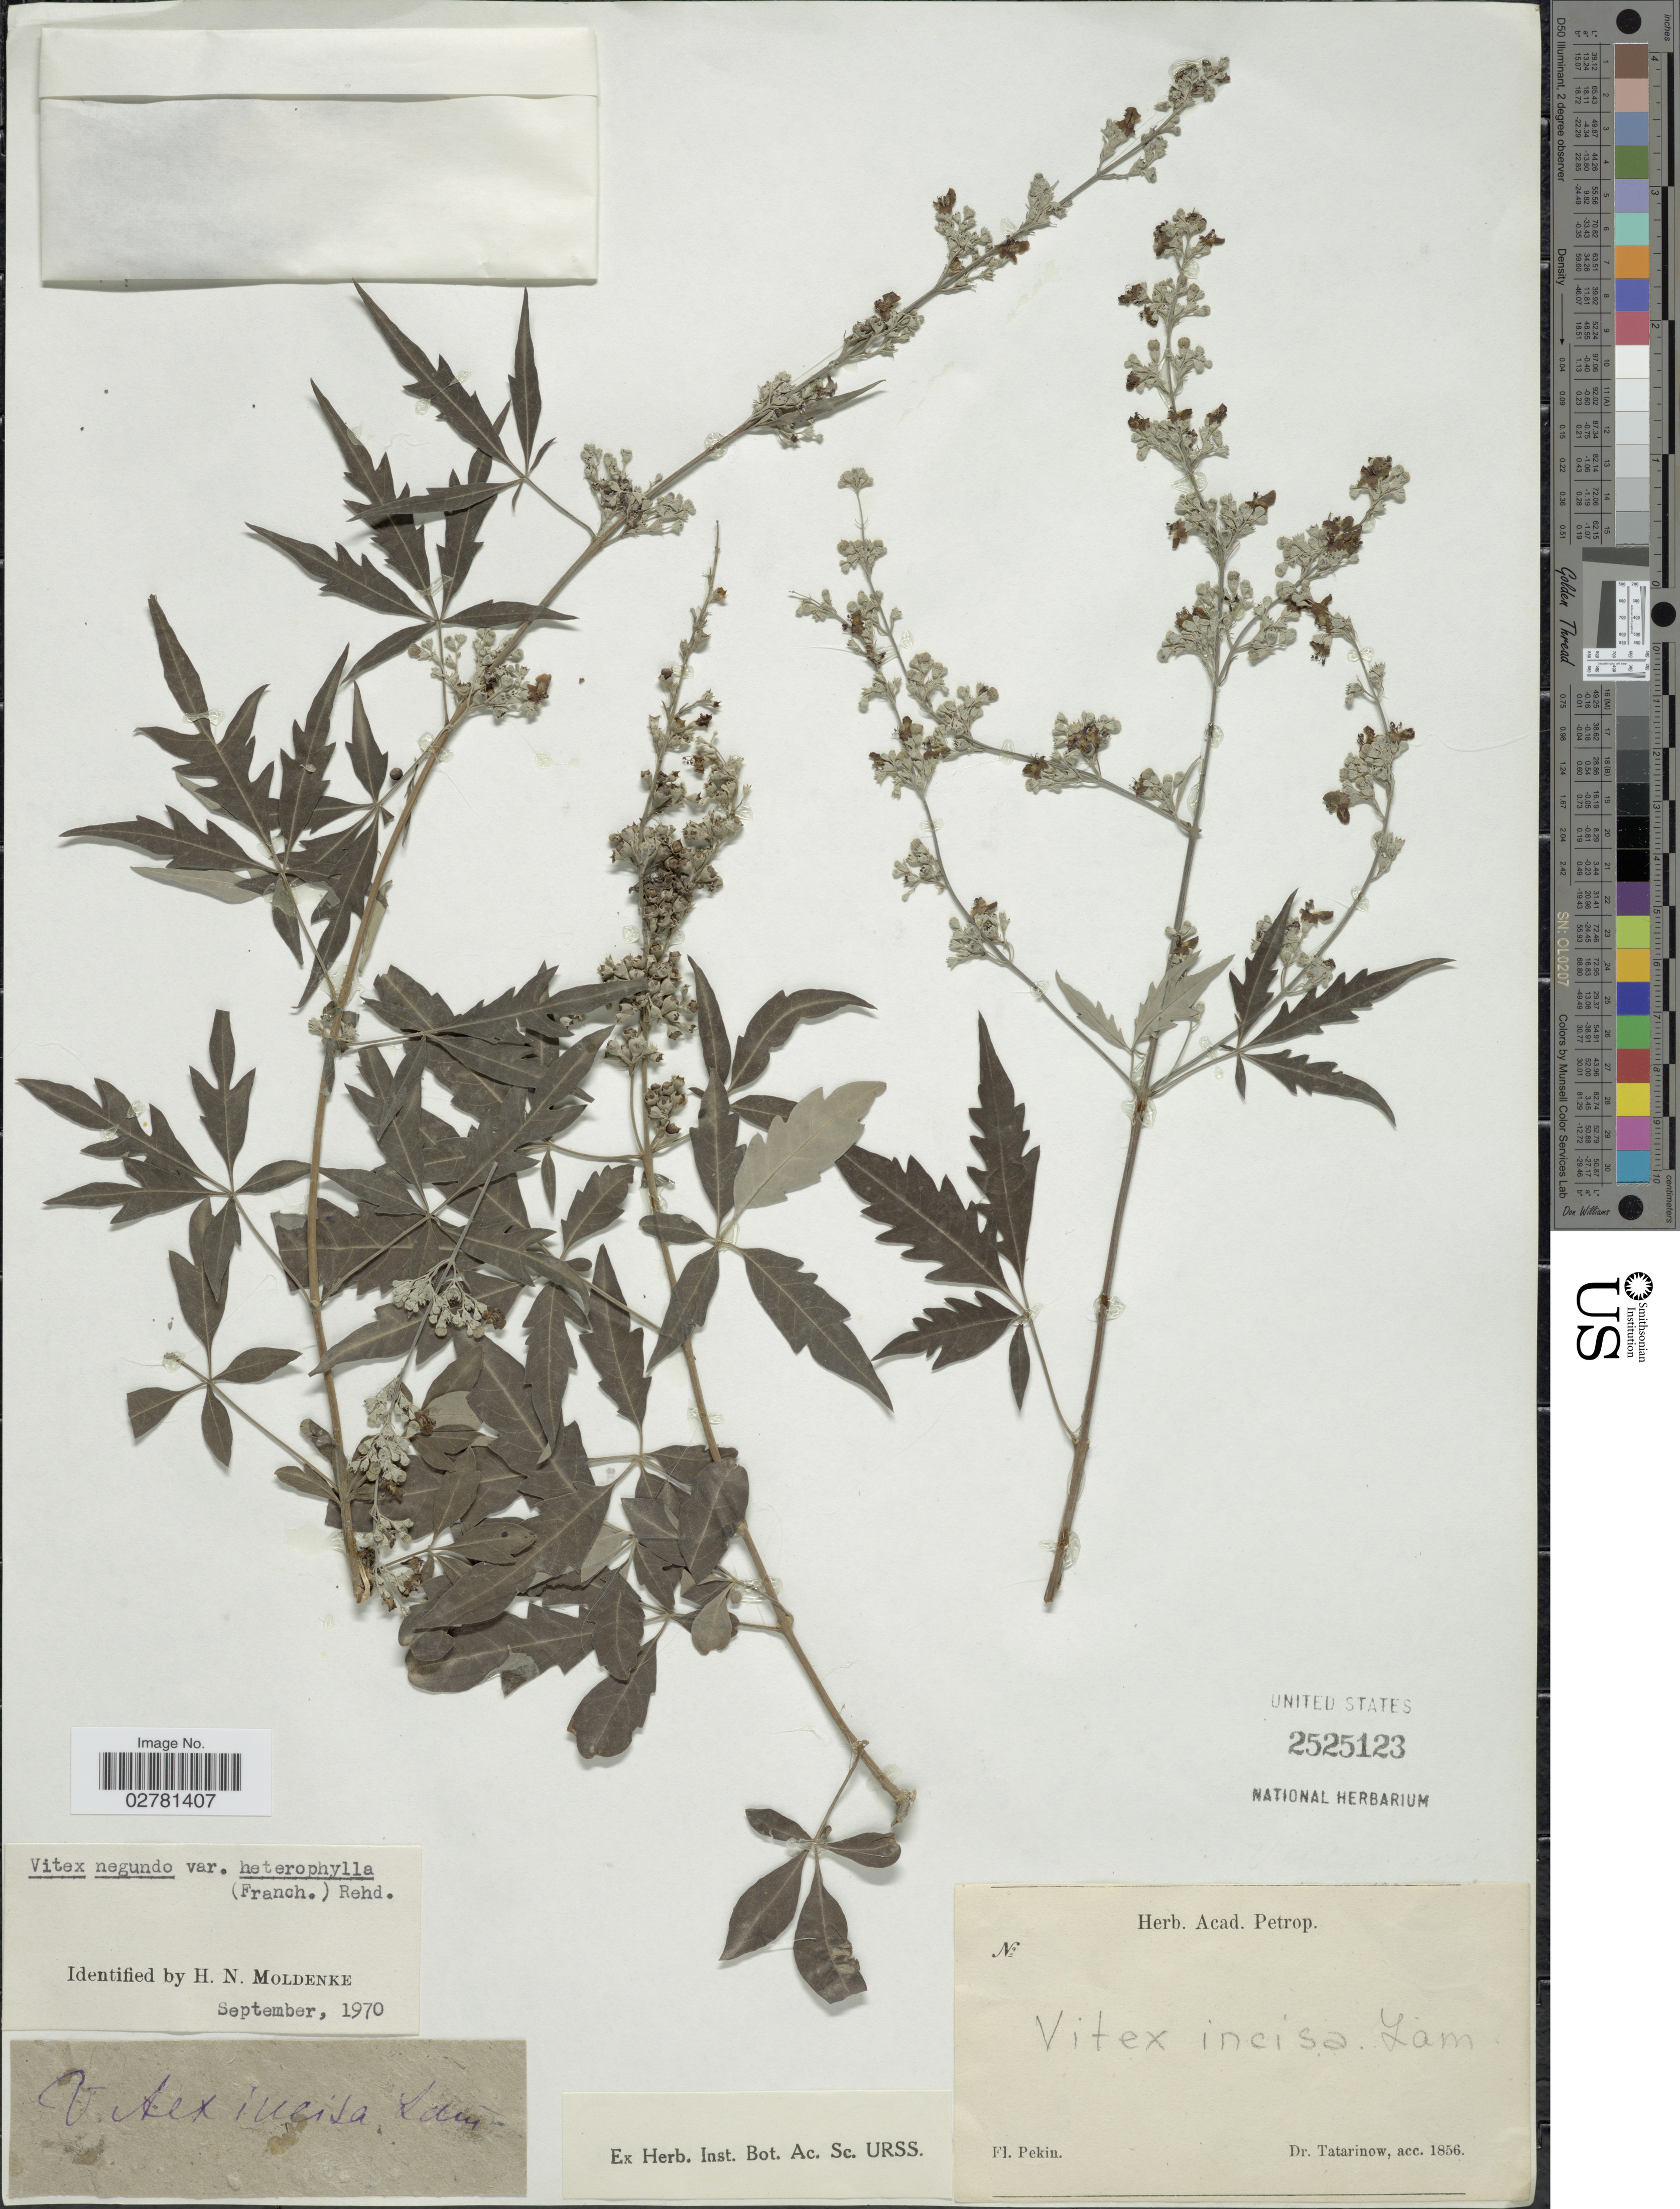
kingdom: Plantae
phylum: Tracheophyta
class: Magnoliopsida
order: Lamiales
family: Lamiaceae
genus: Vitex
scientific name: Vitex negundo var. heterophylla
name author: (Franch.) Rehder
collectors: -. Tatarinow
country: China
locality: Fl. Pekin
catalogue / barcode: US 2525123